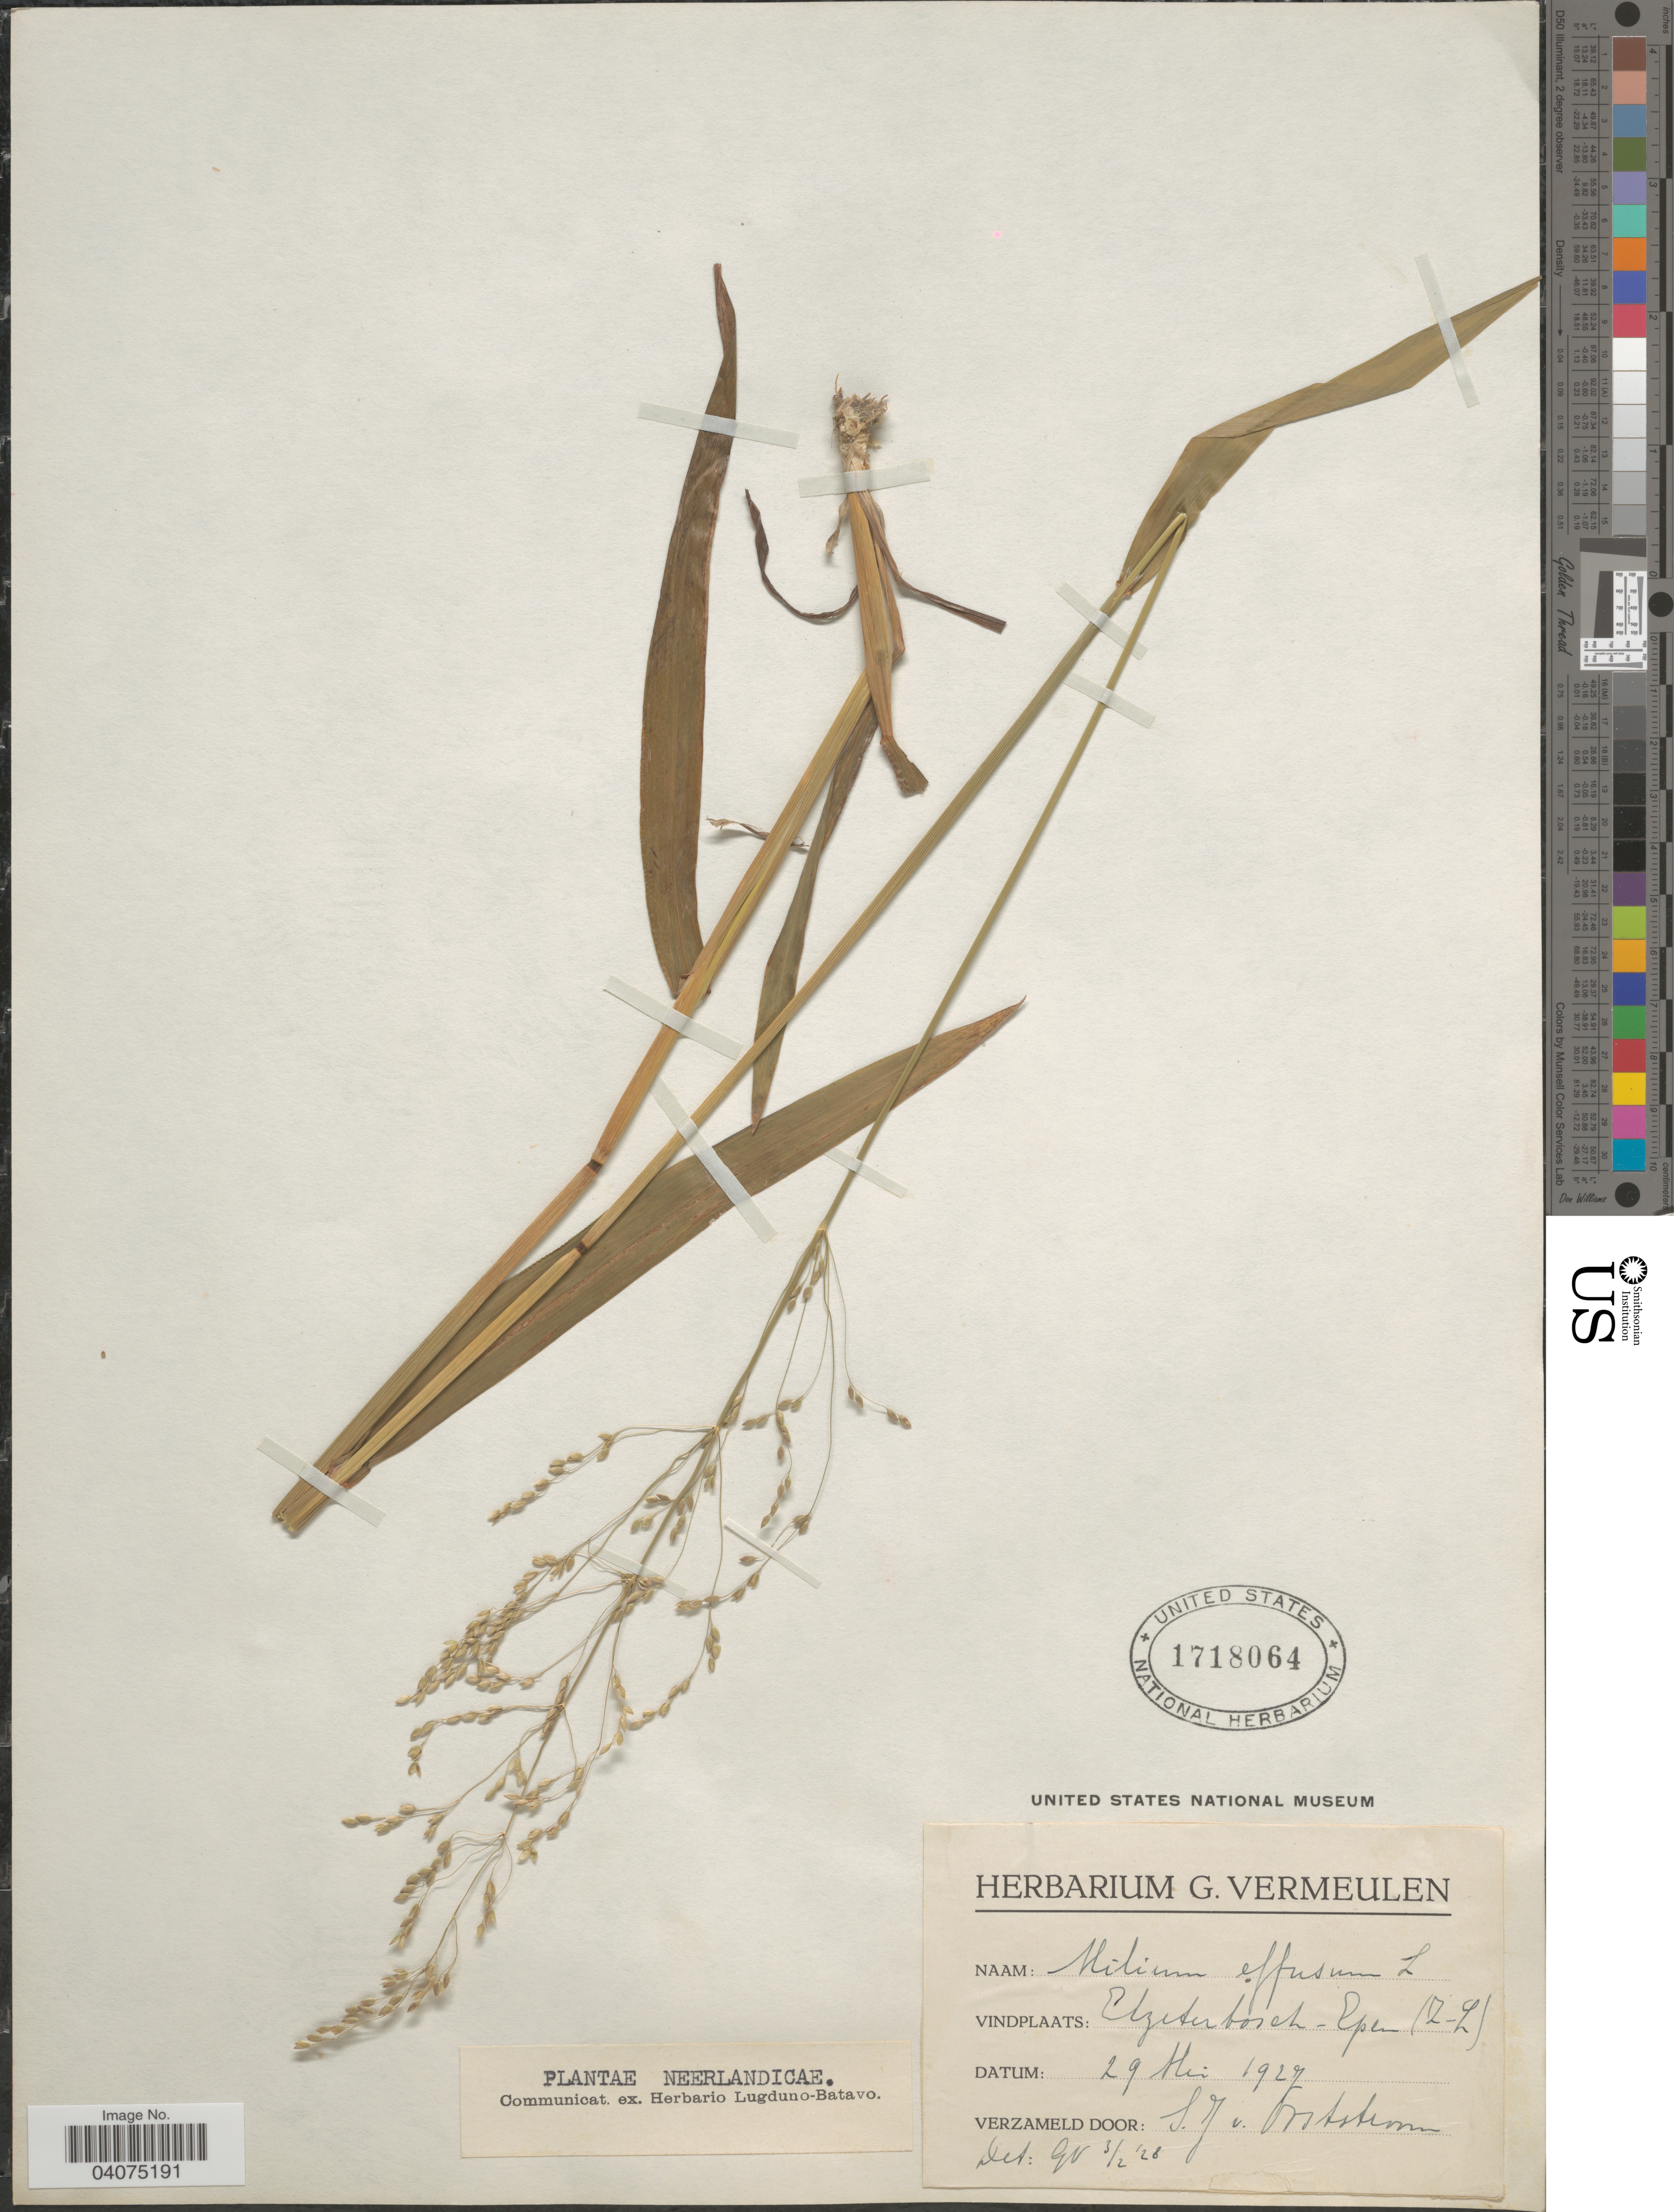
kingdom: Plantae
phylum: Tracheophyta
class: Liliopsida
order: Poales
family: Poaceae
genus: Milium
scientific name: Milium effusum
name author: L.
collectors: S. J. van Ooststroom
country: Netherlands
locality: Neerlandicae. Elzeterbosch- Epen (Z-L)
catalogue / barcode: US 1718064